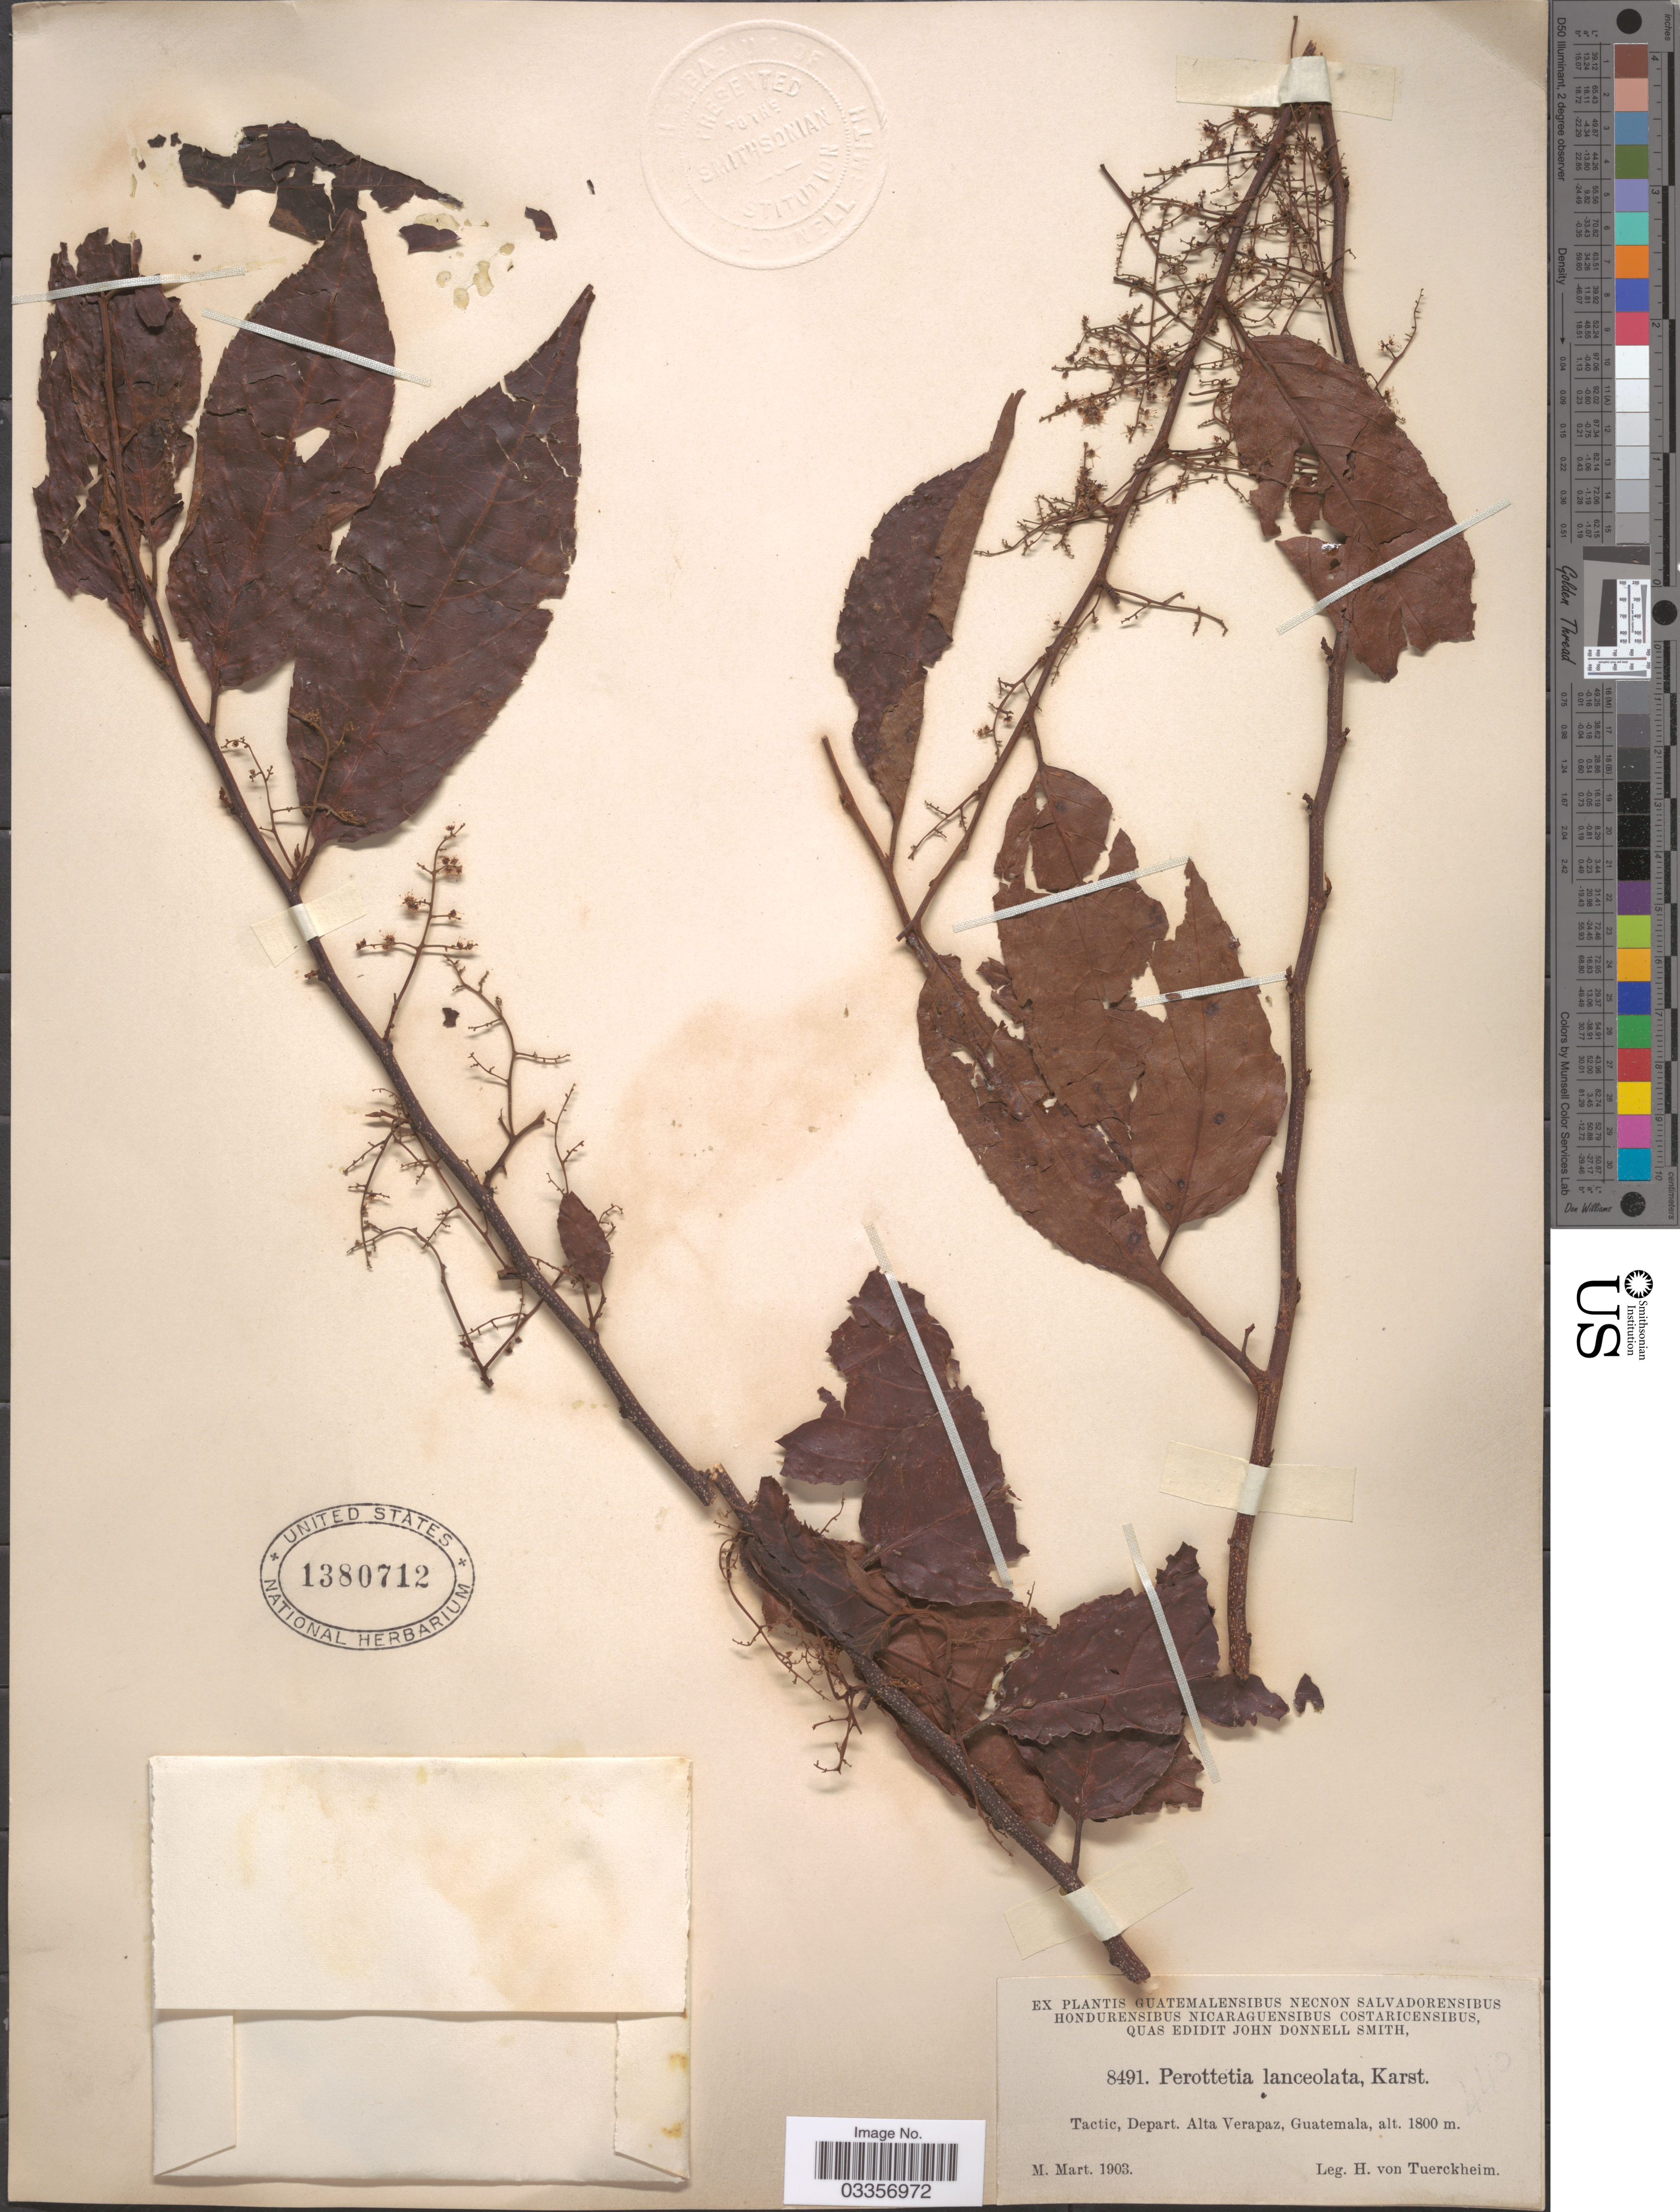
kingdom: Plantae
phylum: Tracheophyta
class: Magnoliopsida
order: Huerteales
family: Dipentodontaceae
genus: Perrottetia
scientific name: Perrottetia glabrata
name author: Rose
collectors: H. von Türckheim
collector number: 8491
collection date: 1903-03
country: Guatemala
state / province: Alta Verapaz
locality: Tactic, Depart. Alta Verapaz.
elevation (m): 1800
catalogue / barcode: US 1380712